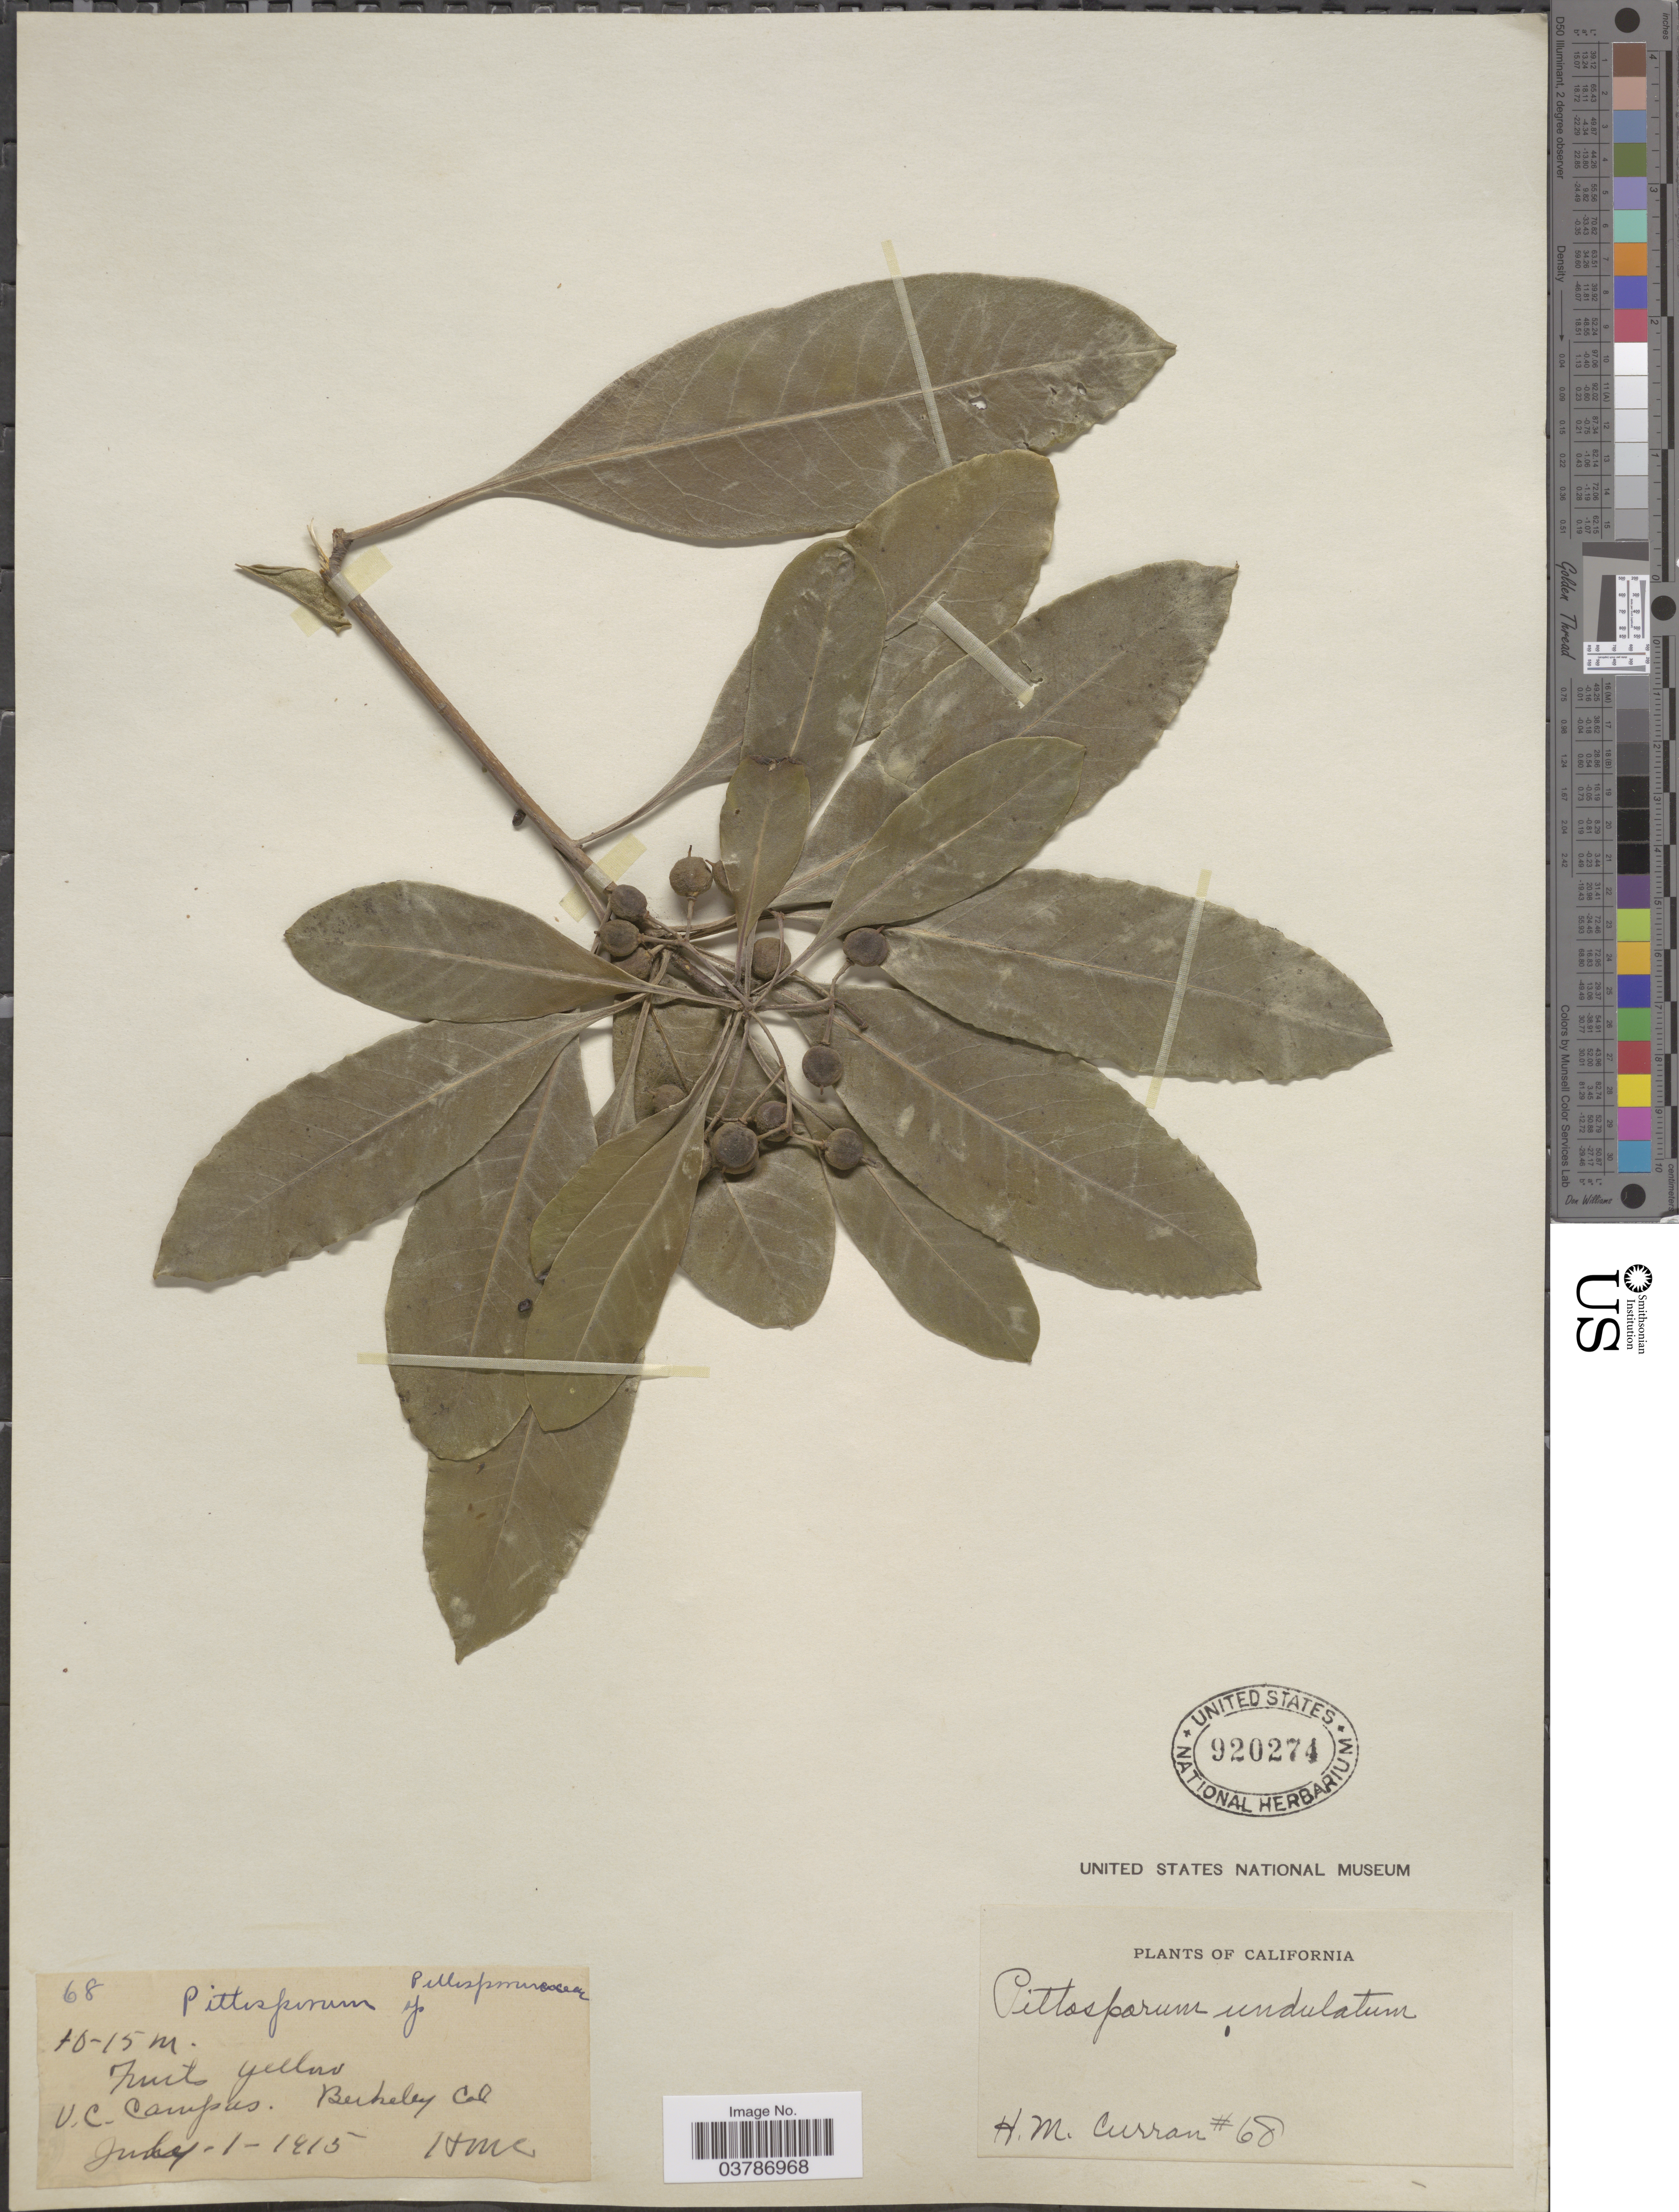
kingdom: Plantae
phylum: Tracheophyta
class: Magnoliopsida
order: Apiales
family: Pittosporaceae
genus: Pittosporum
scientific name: Pittosporum undulatum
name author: Vent.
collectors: H. M. Curran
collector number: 68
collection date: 1915-07-01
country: United States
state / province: California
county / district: Alameda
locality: U.C. Campus. Berkeley.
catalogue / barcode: US 920274